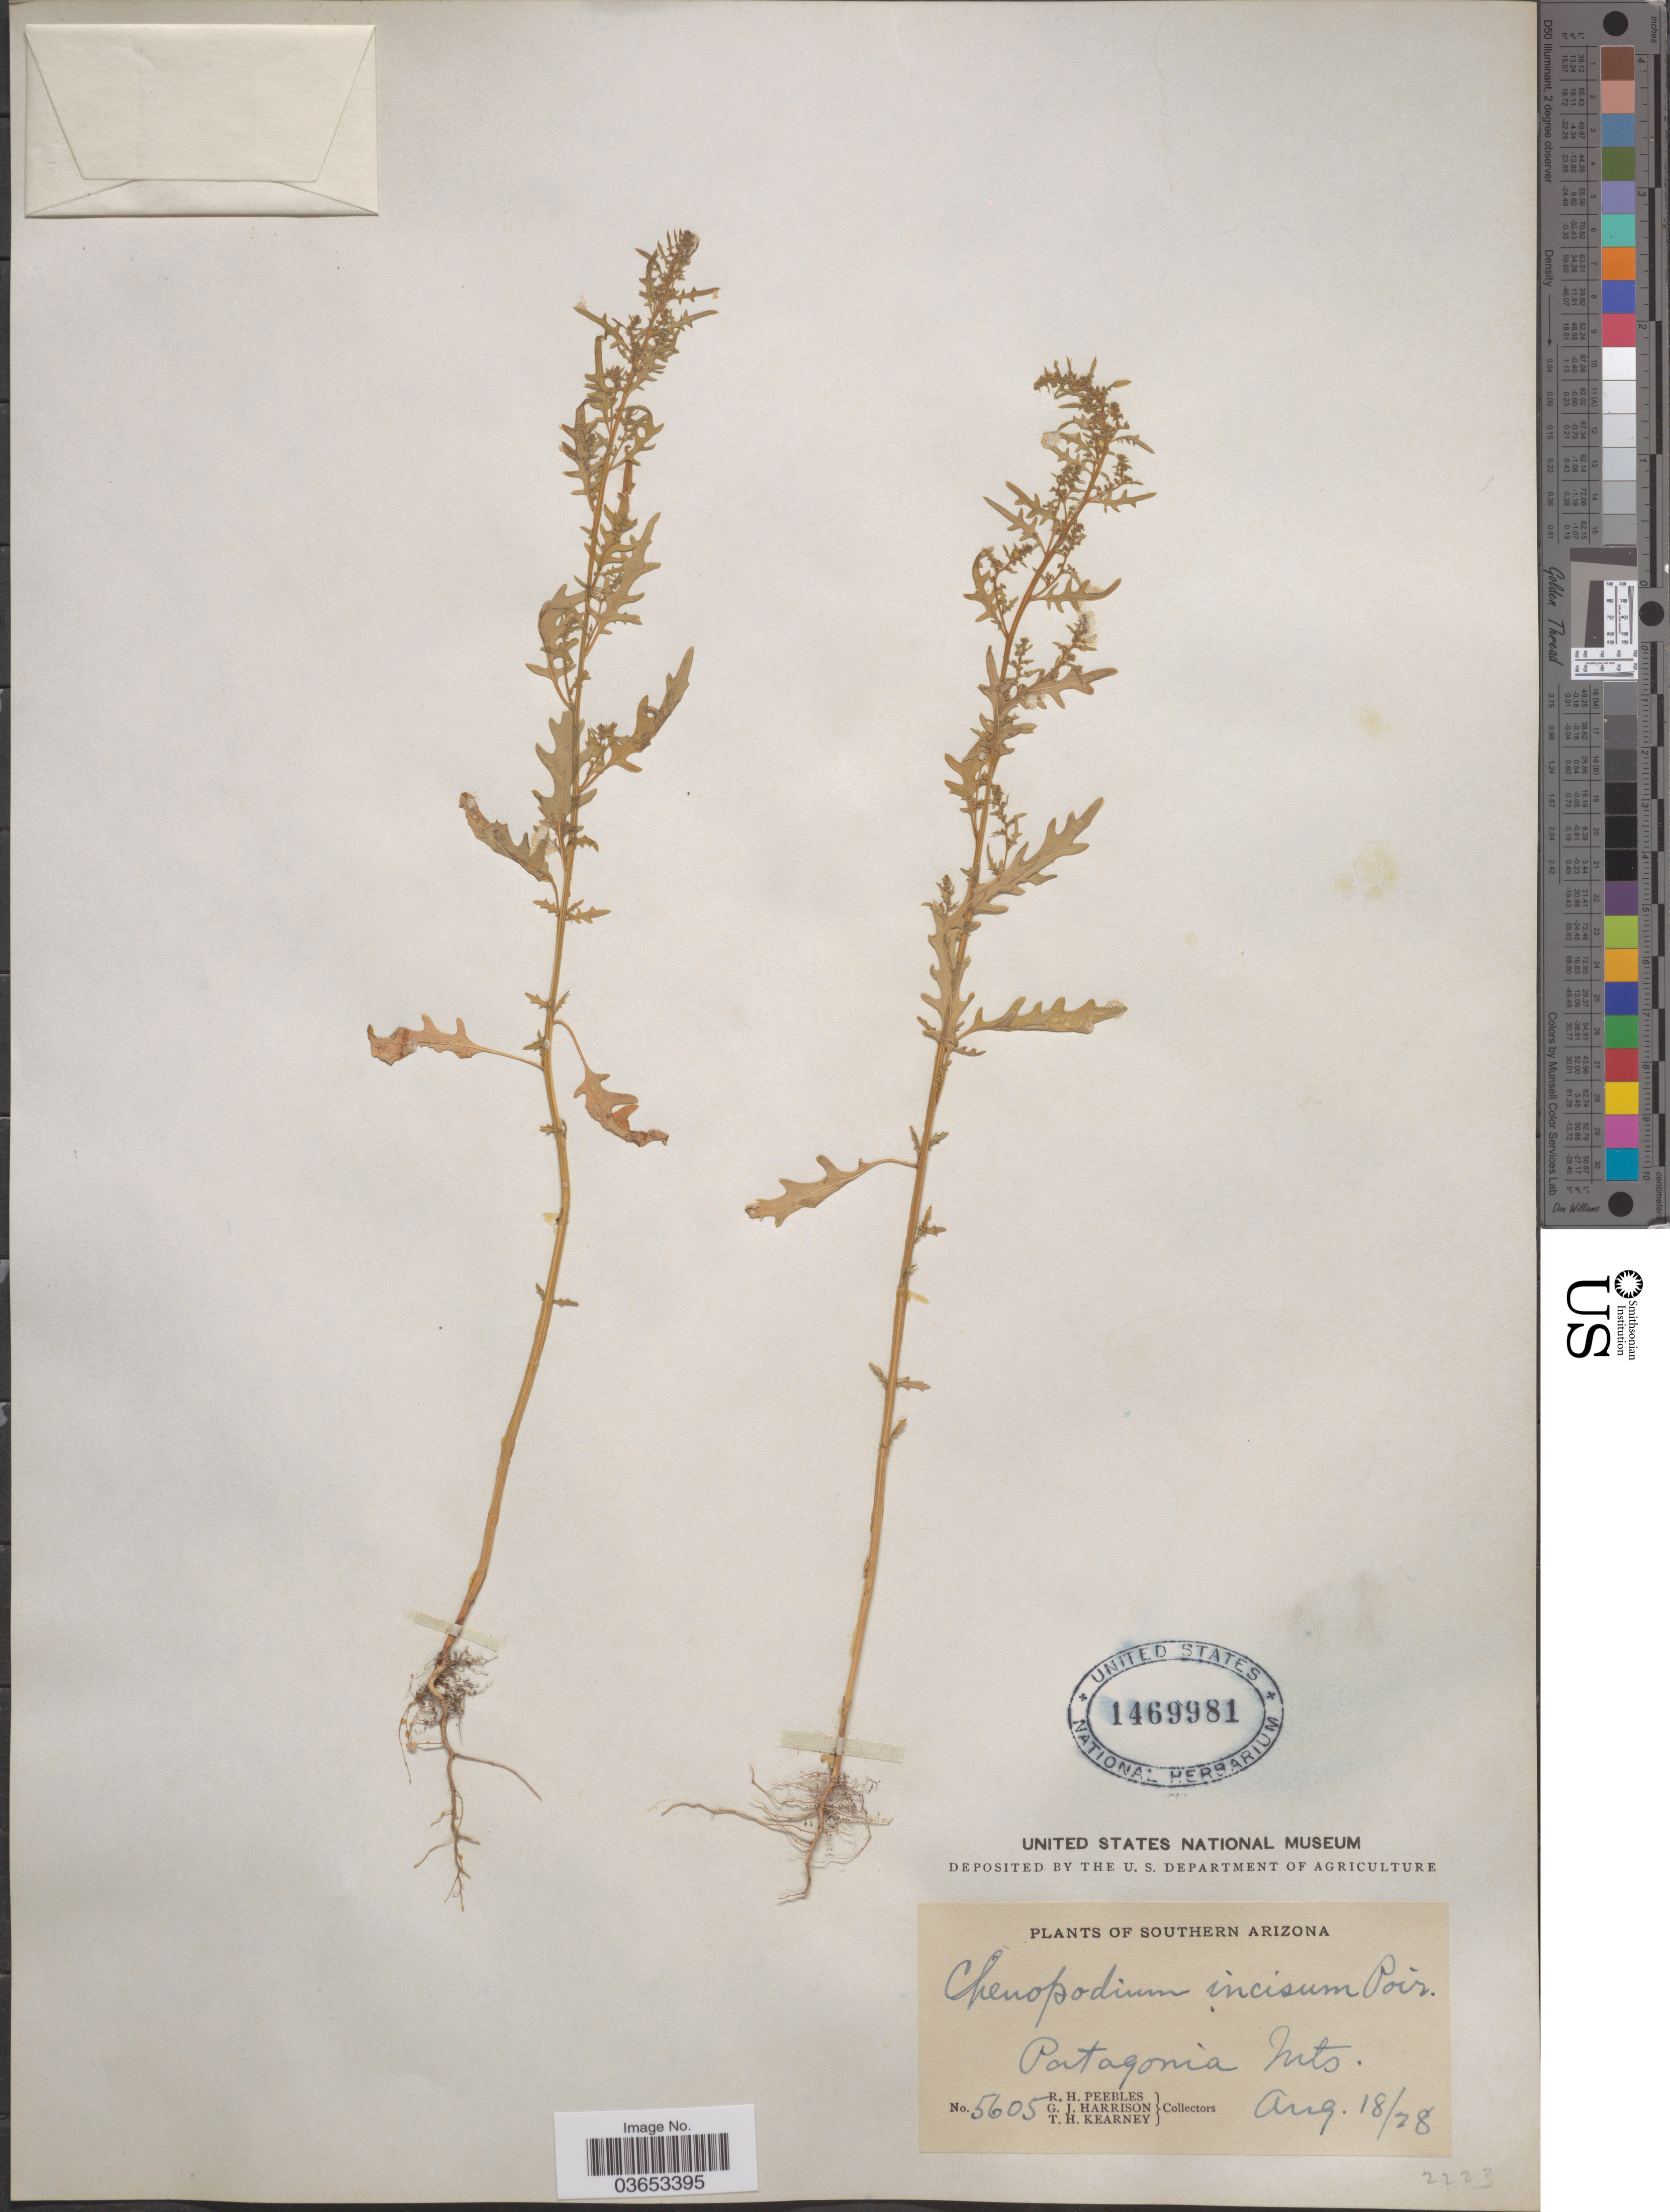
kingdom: Plantae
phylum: Tracheophyta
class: Magnoliopsida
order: Caryophyllales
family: Amaranthaceae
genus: Chenopodium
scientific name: Chenopodium incisum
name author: Poir.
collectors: R. H. Peebles, G. J. Harrison & T. H. Kearney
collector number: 5605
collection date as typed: Transcribed d/m/y: 18/8/28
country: United States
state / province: Arizona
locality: Southern Arizona. Patagonia Mts.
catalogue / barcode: US 1469981